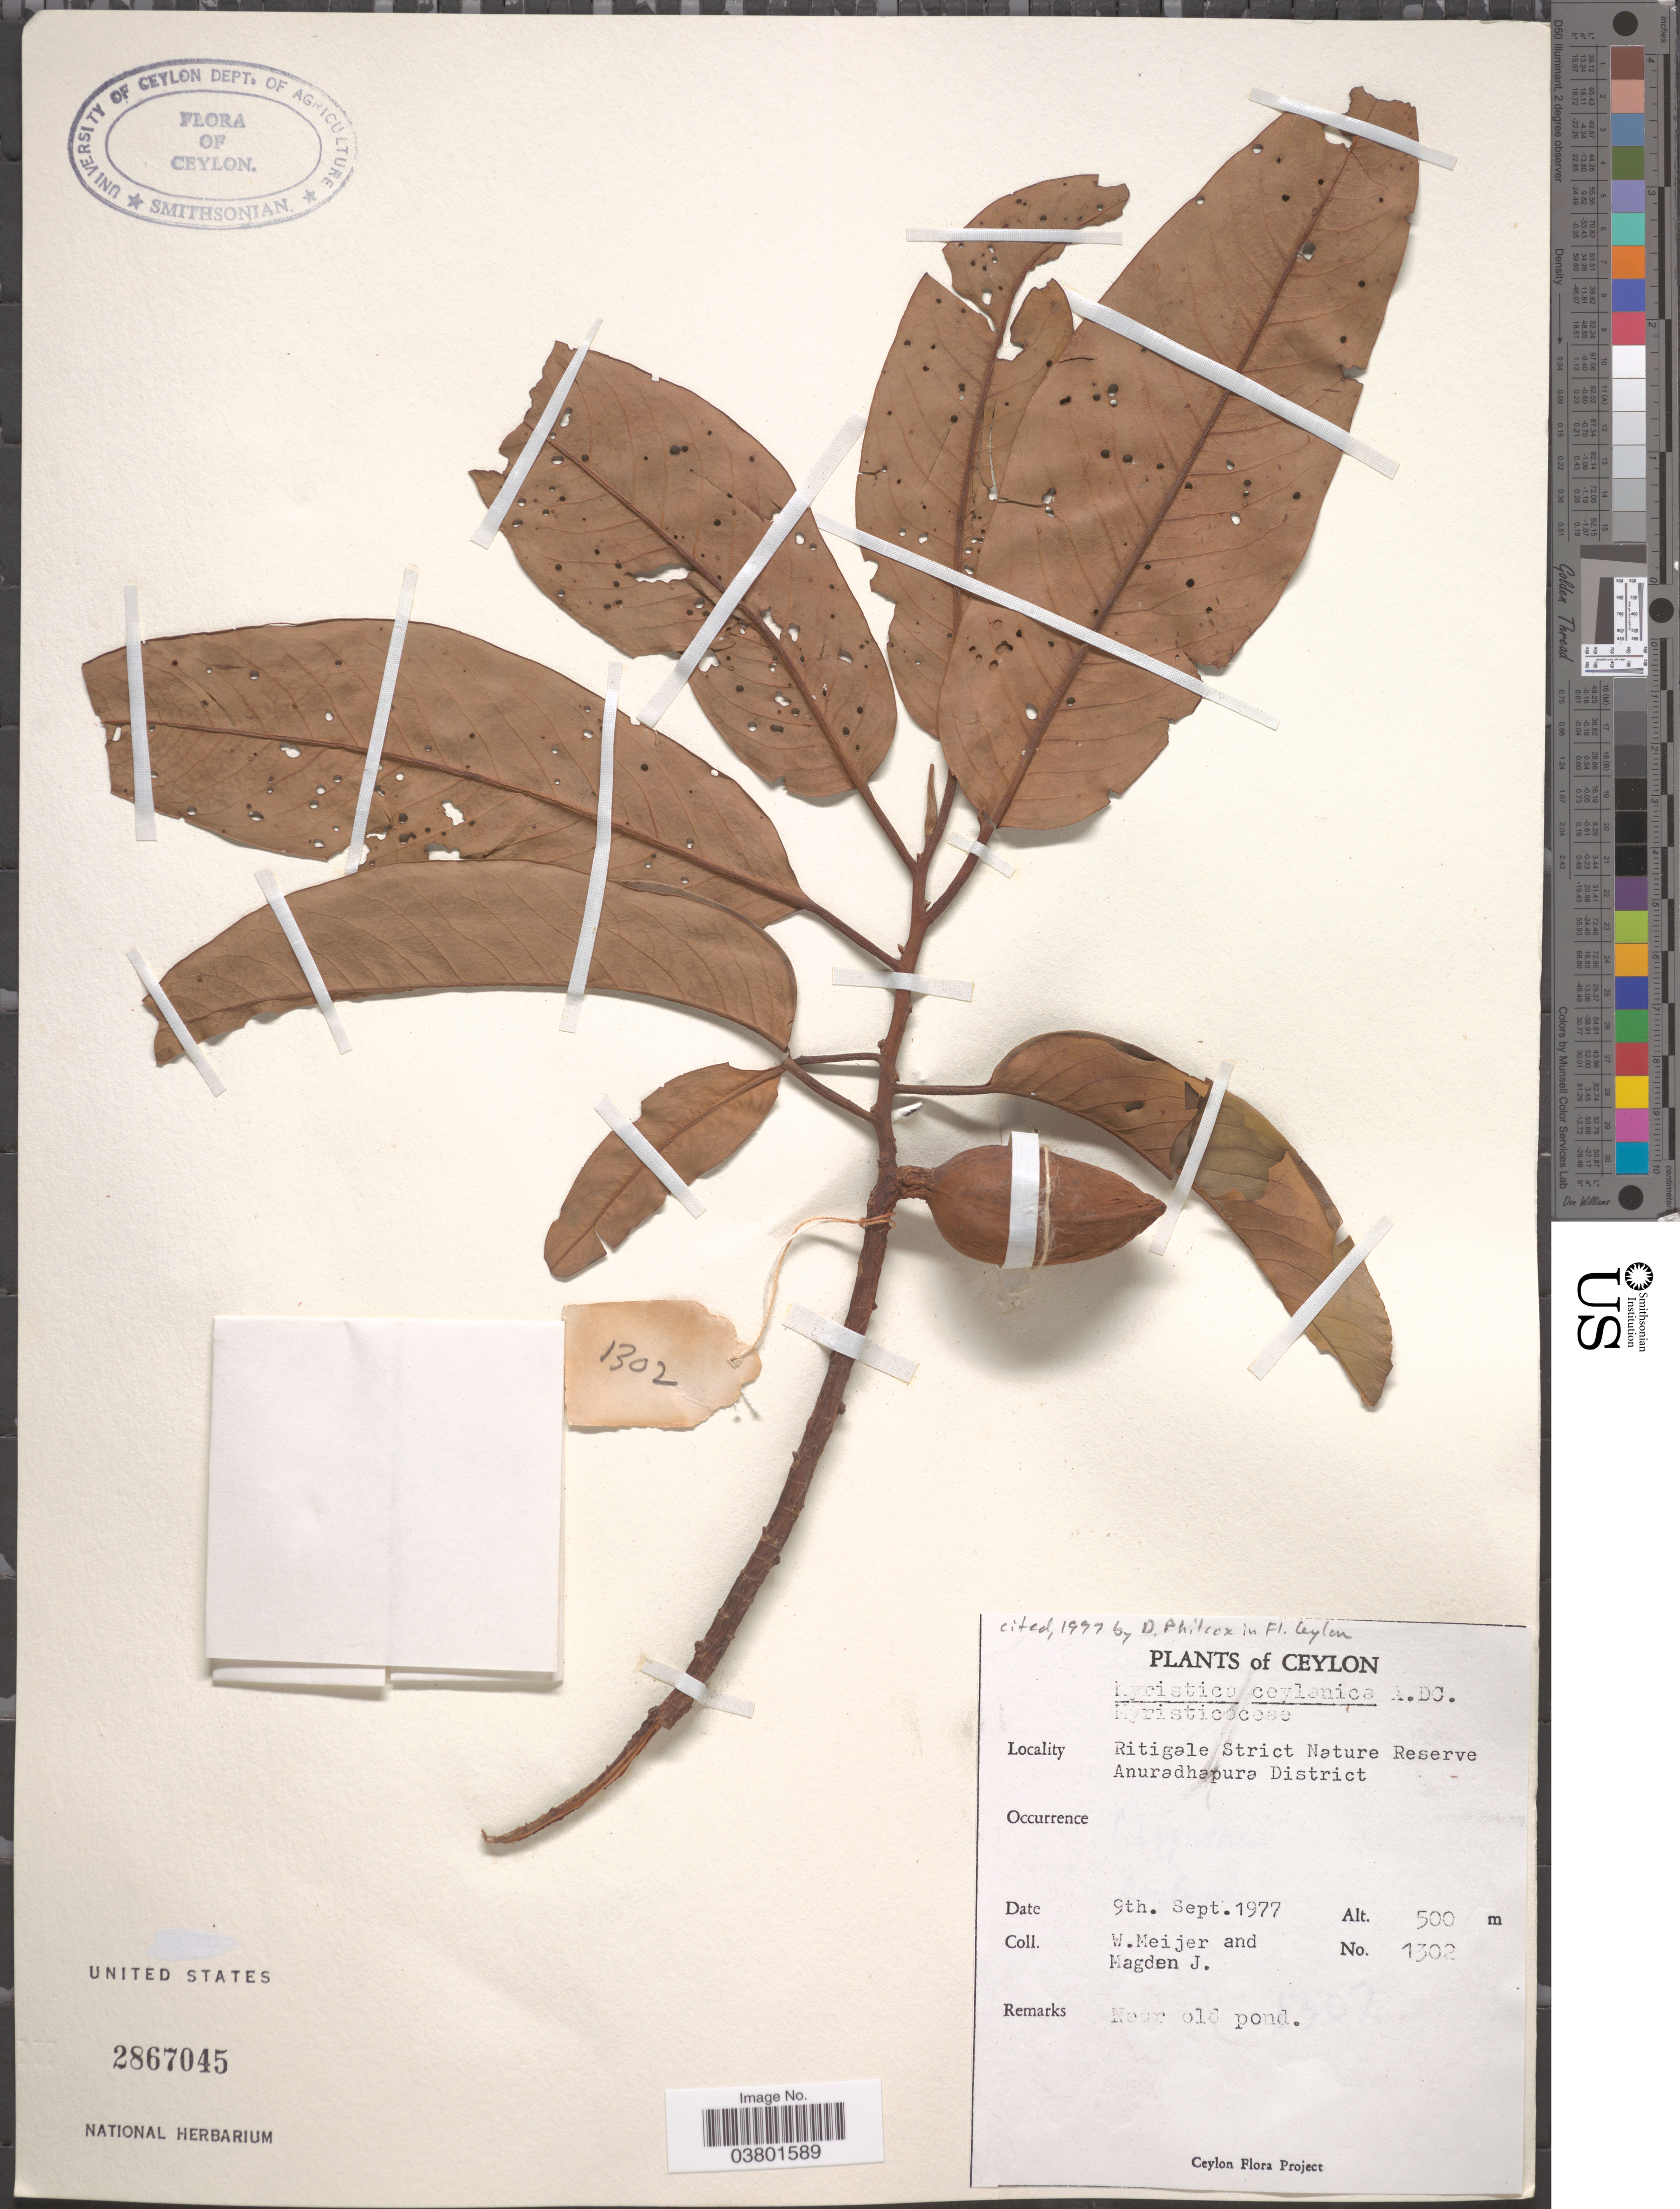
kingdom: Plantae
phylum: Tracheophyta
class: Magnoliopsida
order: Magnoliales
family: Myristicaceae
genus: Myristica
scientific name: Myristica ceylanica var. ceylanica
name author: A. DC.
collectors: W. Meijer & J. Magden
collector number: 1302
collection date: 1977-09-09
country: Sri Lanka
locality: Ceylon. Ritigale Strict Nature Reserve Anuradhapura District.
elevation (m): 500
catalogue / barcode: US 2867045